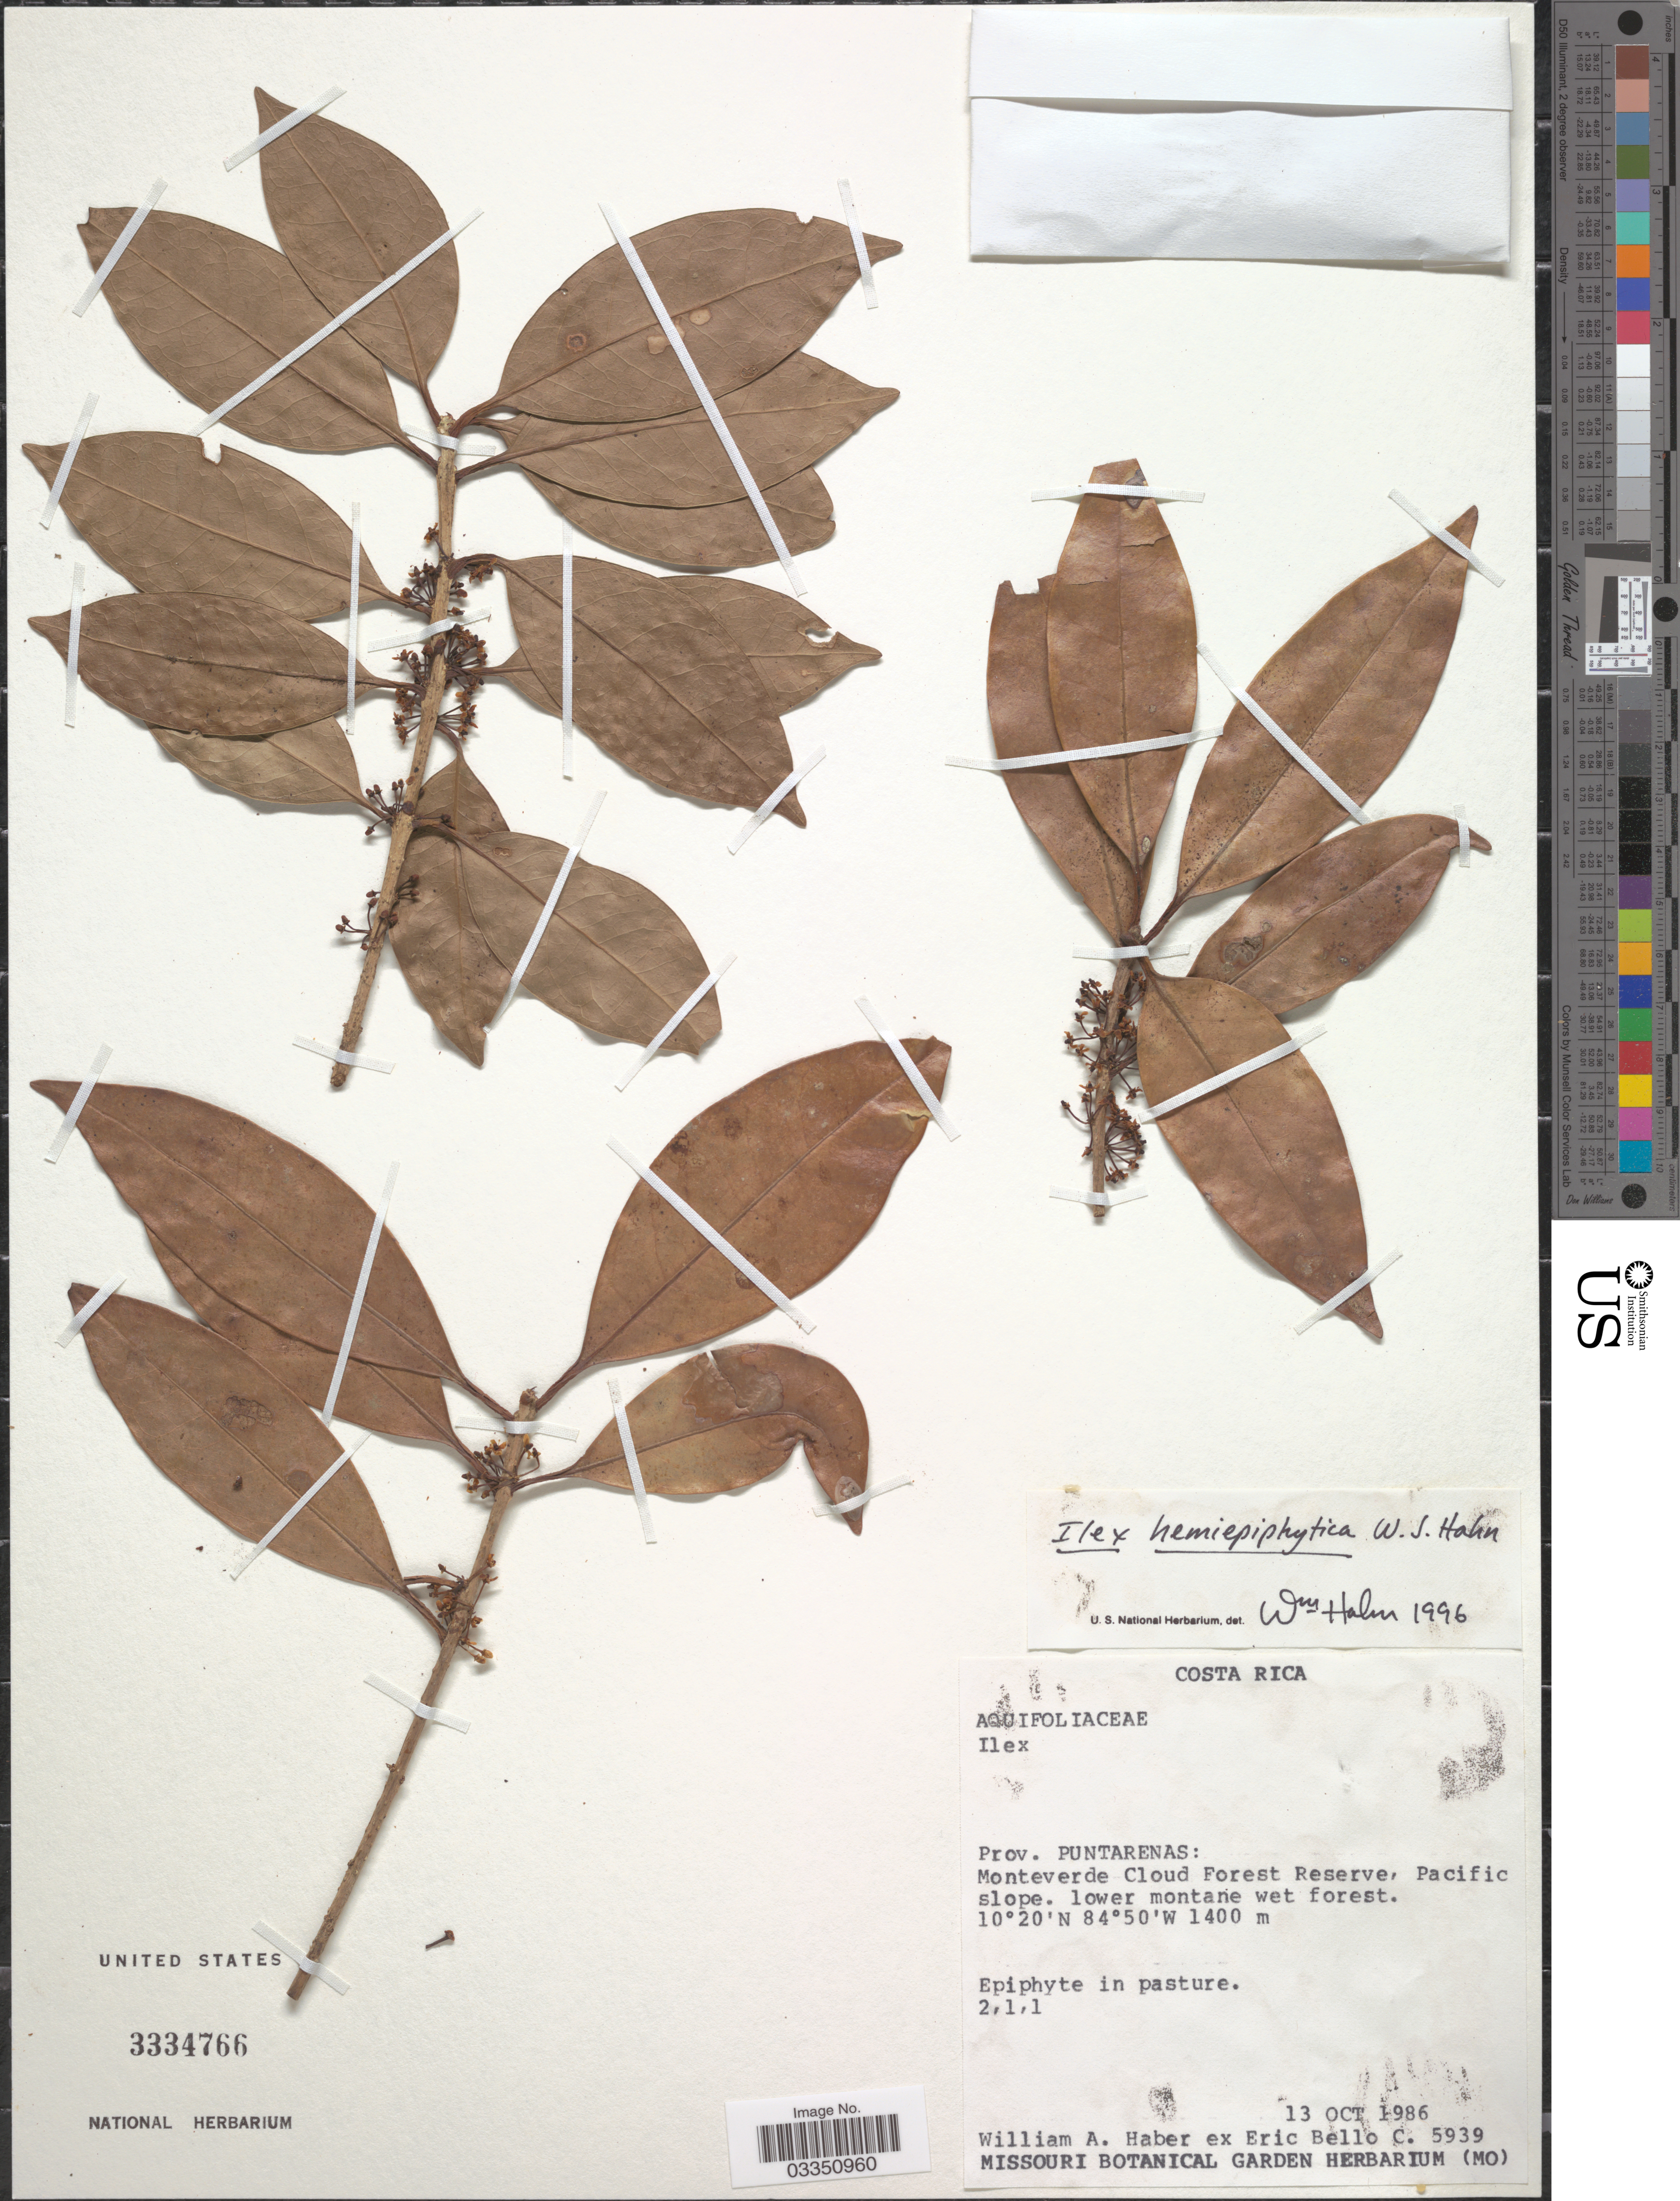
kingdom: Plantae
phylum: Tracheophyta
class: Magnoliopsida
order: Aquifoliales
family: Aquifoliaceae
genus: Ilex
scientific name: Ilex hemiepiphytica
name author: W.J. Hahn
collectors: W. A. Haber & E. Bello C.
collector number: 5939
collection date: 1986-10-13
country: Costa Rica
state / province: Puntarenas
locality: Monteverde Cloud Forest Reserve, Pacific slope.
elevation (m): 1400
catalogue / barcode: US 3334766